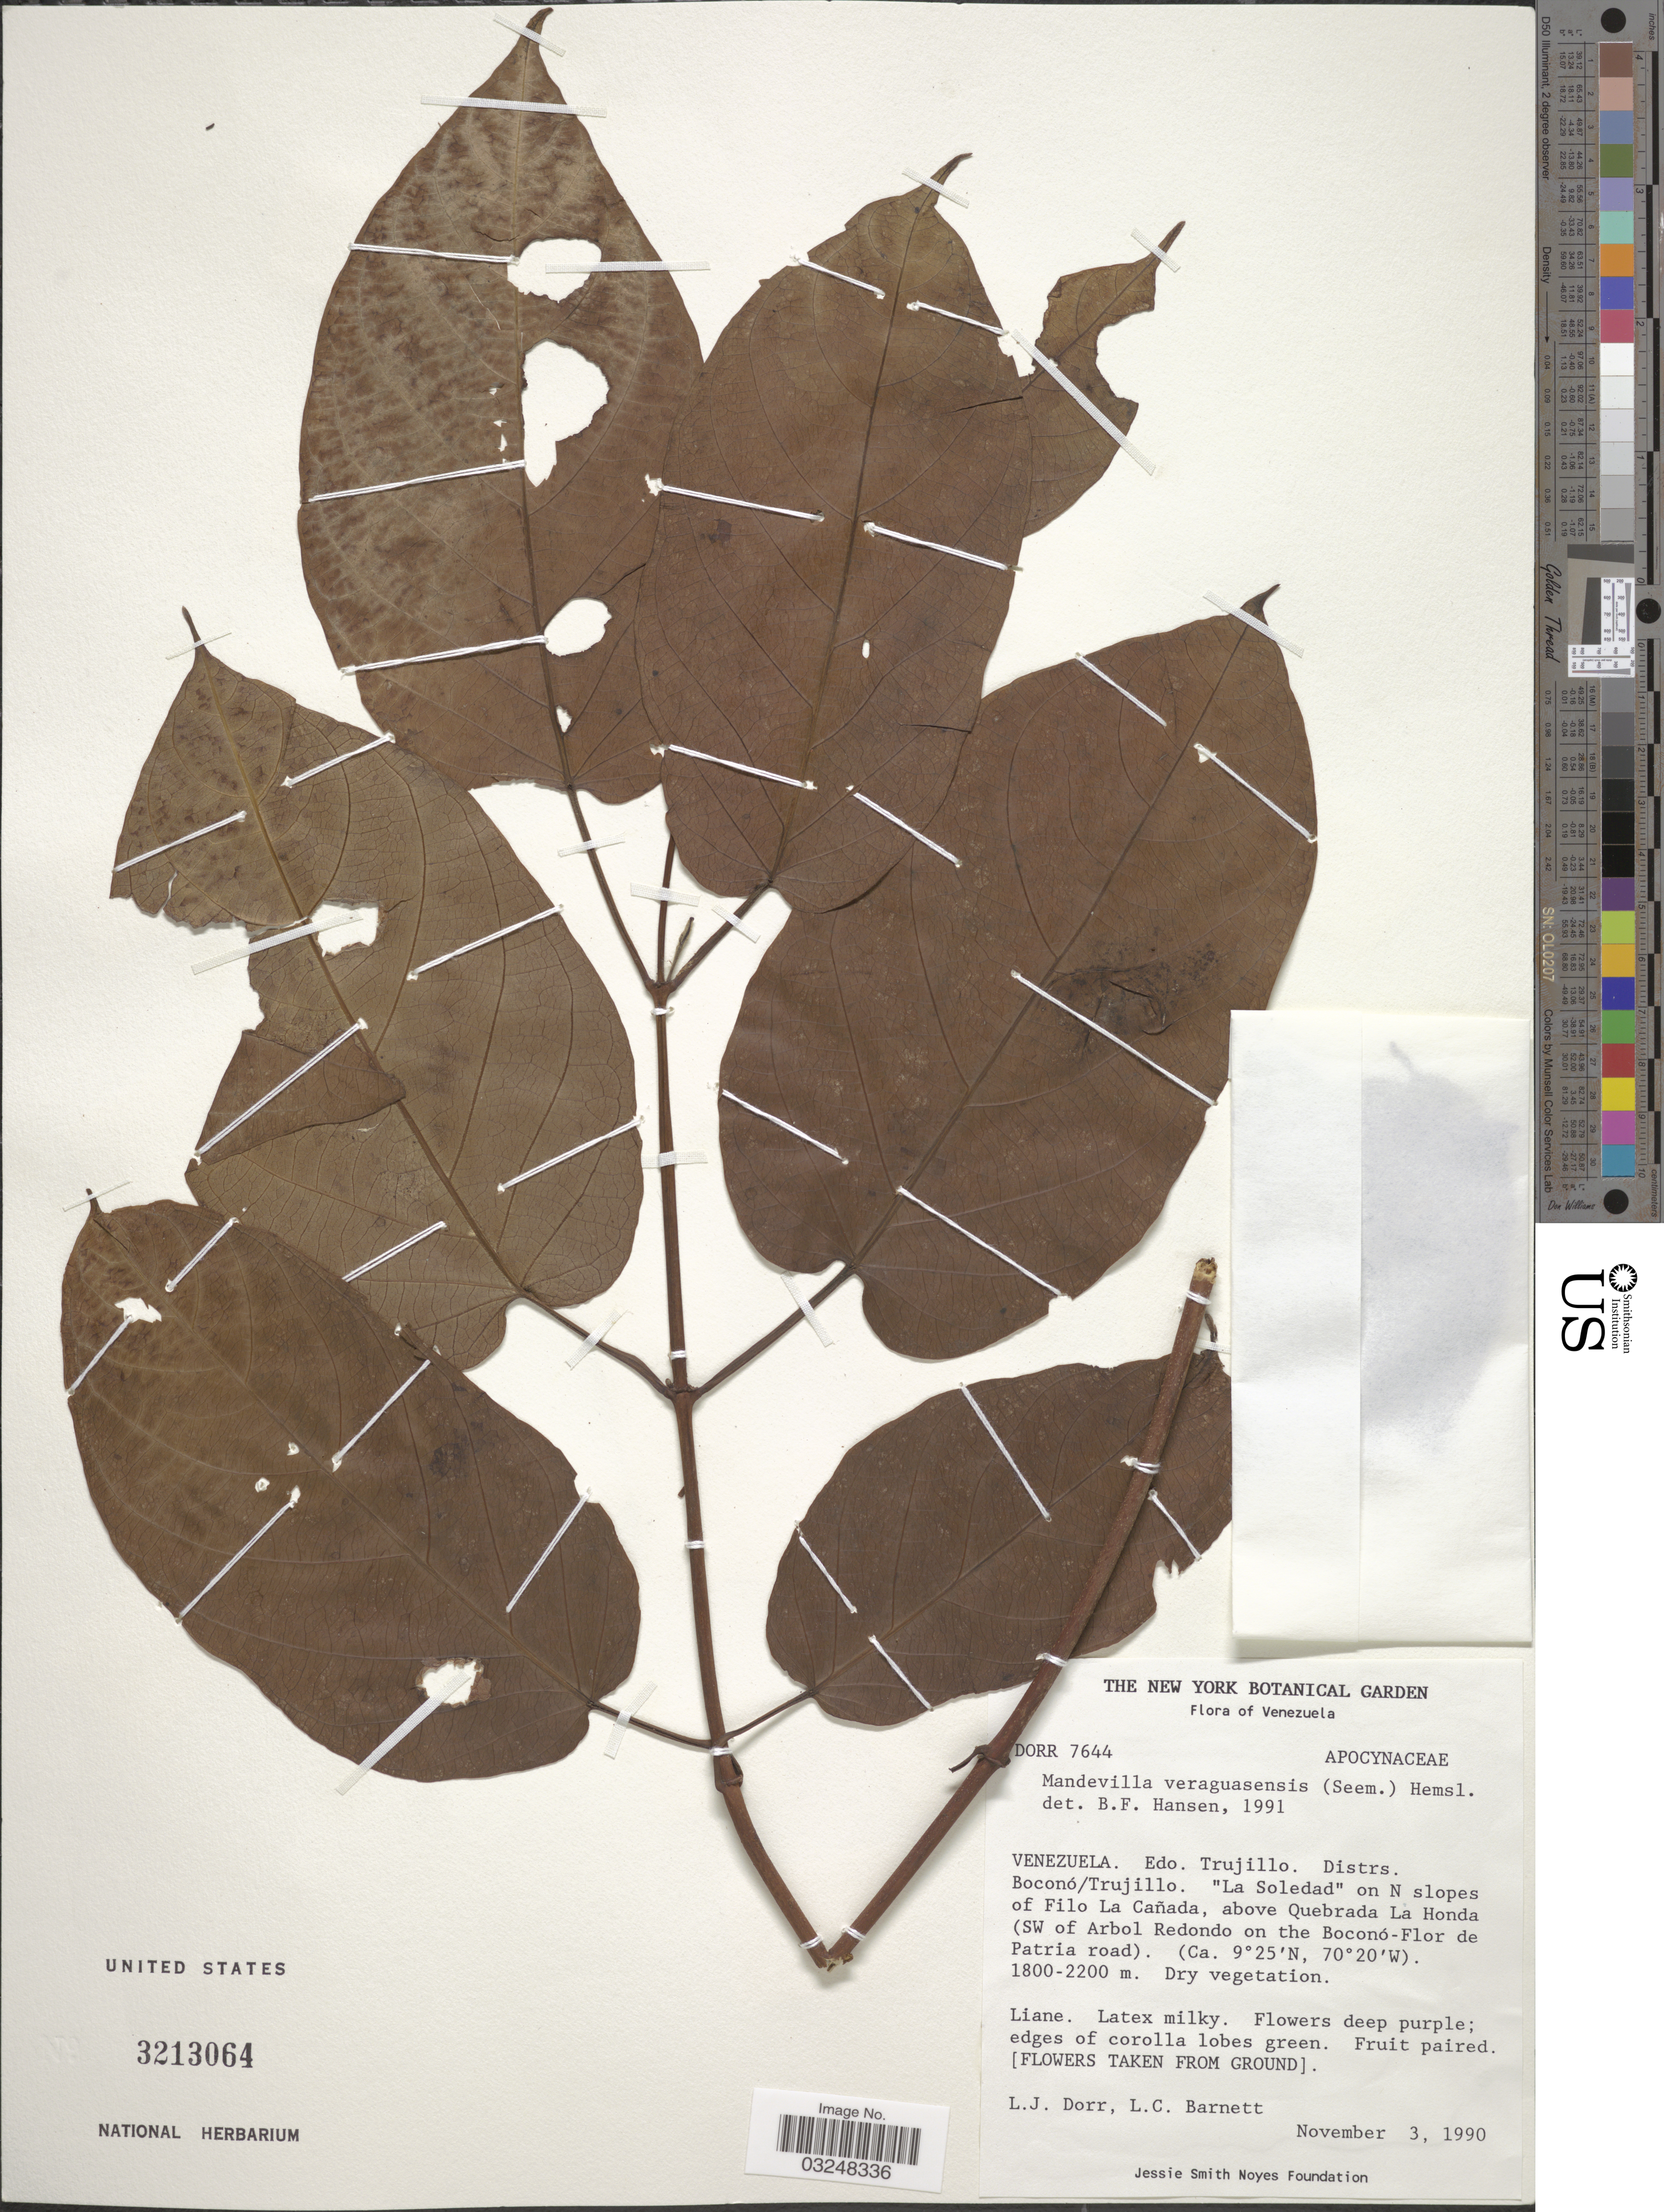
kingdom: Plantae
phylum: Tracheophyta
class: Magnoliopsida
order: Gentianales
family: Apocynaceae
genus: Mandevilla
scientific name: Mandevilla veraguensis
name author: Hemsl.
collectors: L. J. Dorr & L. C. Barnett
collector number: DORR 7644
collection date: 1990-11-03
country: Venezuela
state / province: Trujillo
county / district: Boconó/Trujillo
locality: "La Soledad" on N slopes of Filo La Cañada, above Quebrada La Honda (SW of Arbol Redondo on the Boconó-Flor de Patria road).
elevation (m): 1800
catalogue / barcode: US 3213064